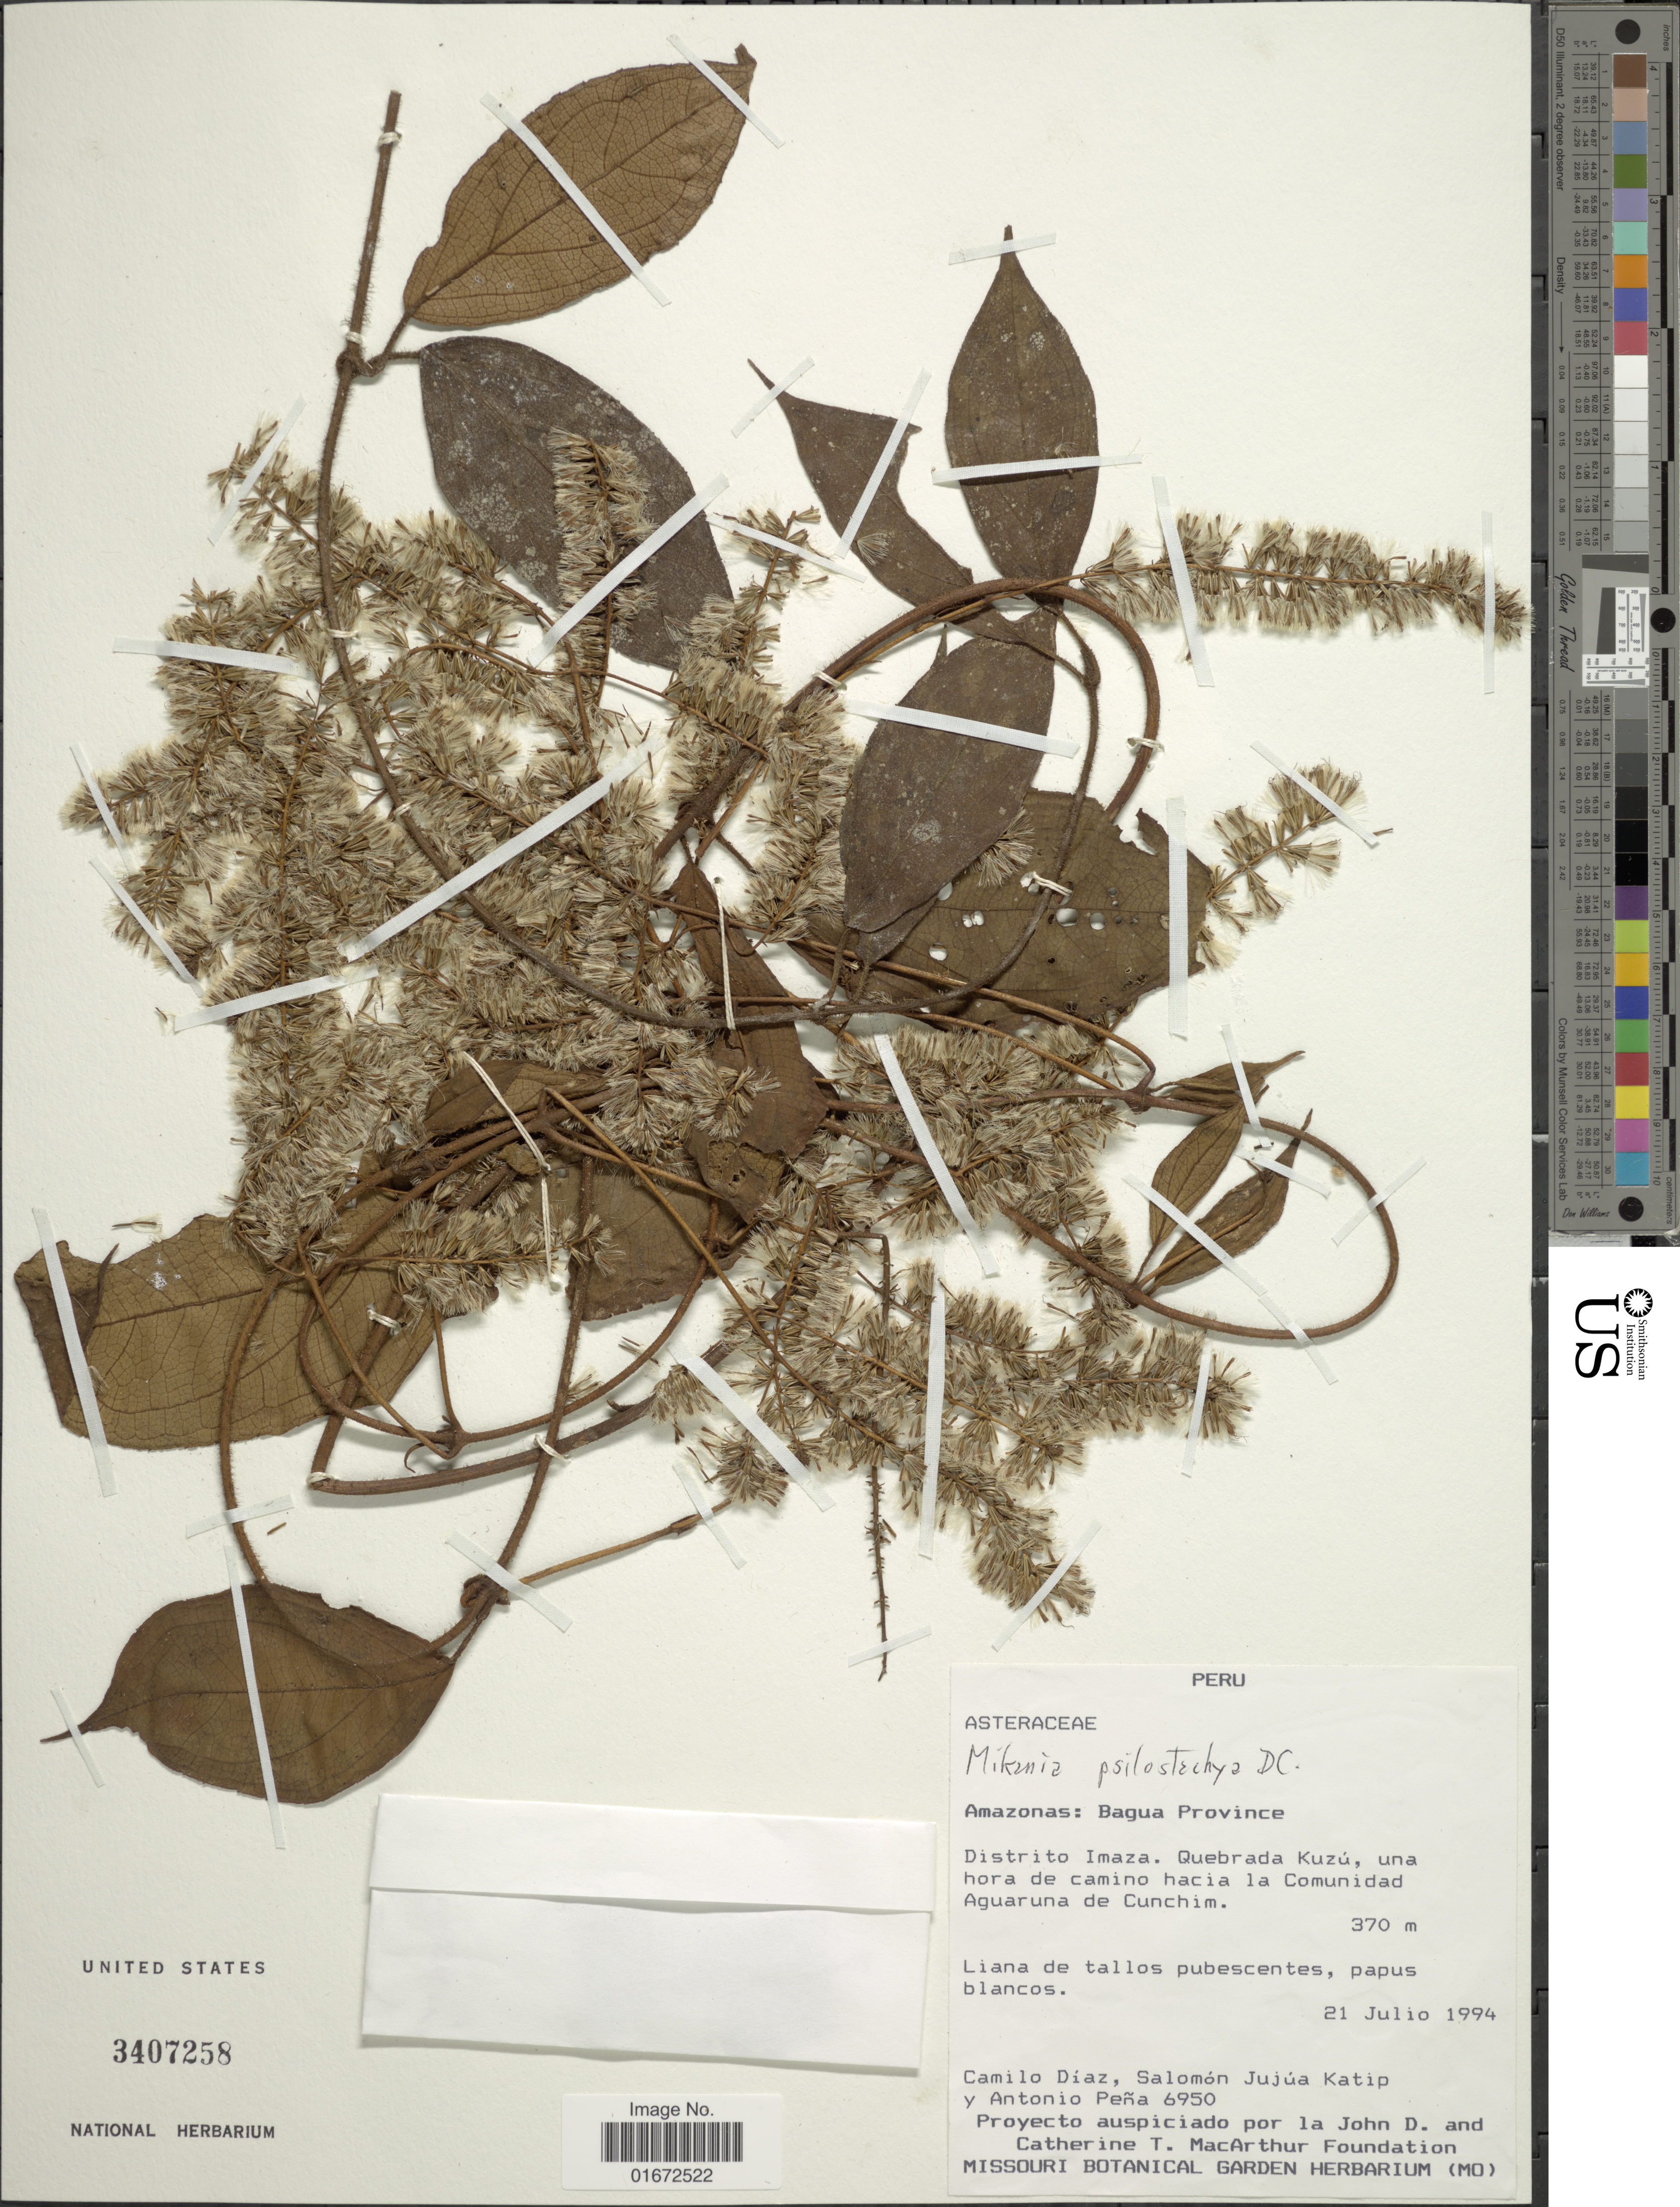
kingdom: Plantae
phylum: Tracheophyta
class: Magnoliopsida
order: Asterales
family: Asteraceae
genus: Mikania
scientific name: Mikania psilostachya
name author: DC.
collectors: C. Díaz, S. Jujúa Katip & A. Peña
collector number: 6950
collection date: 1994-07-21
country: Peru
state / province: Amazonas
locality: Amazonas: Bagua Province. Distrito Imaza. Quebrada Kuzú, una hora de camino hacia la Comunidad Aguaruna de Cunchim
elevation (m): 370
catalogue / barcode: US 3407258